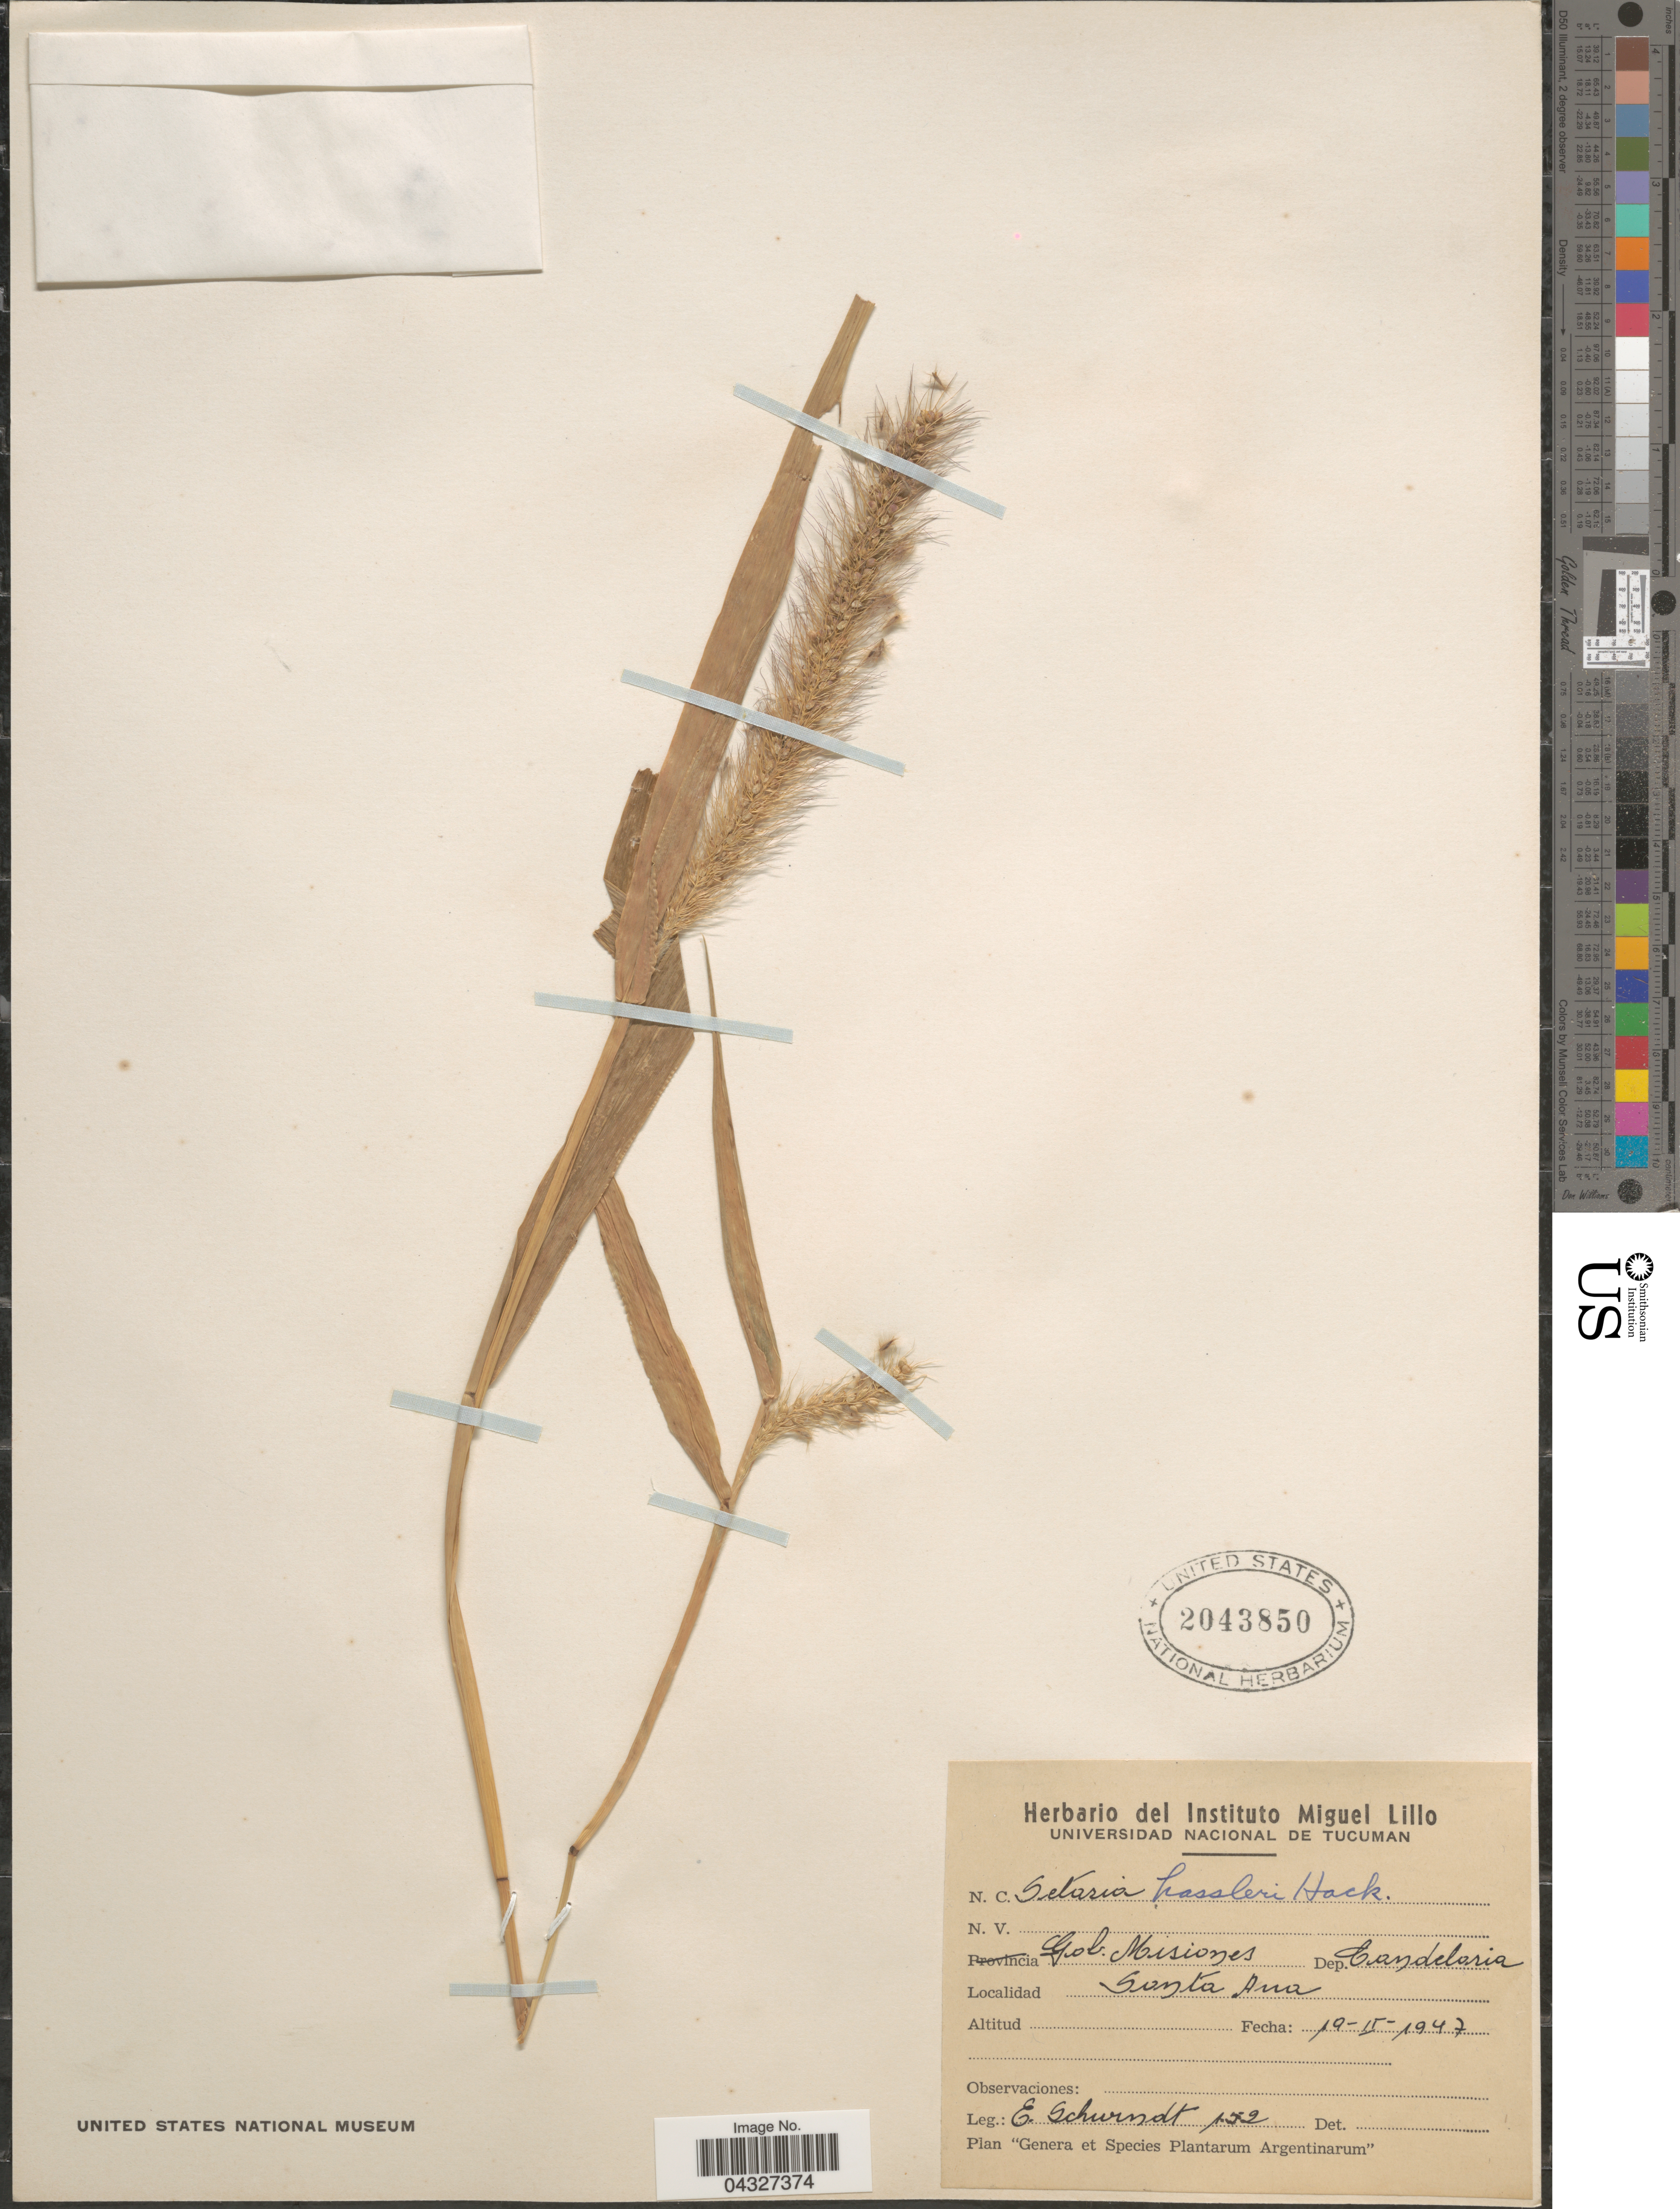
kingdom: Plantae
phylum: Tracheophyta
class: Liliopsida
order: Poales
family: Poaceae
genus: Setaria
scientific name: Setaria hassleri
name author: Hack. in Chodat & Hassl.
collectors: E. Schwindt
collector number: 152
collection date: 1947-02-19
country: Argentina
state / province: Misiones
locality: Gob. Misiones. Dep. Candelaria. Santa Ana.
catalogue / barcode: US 2043850